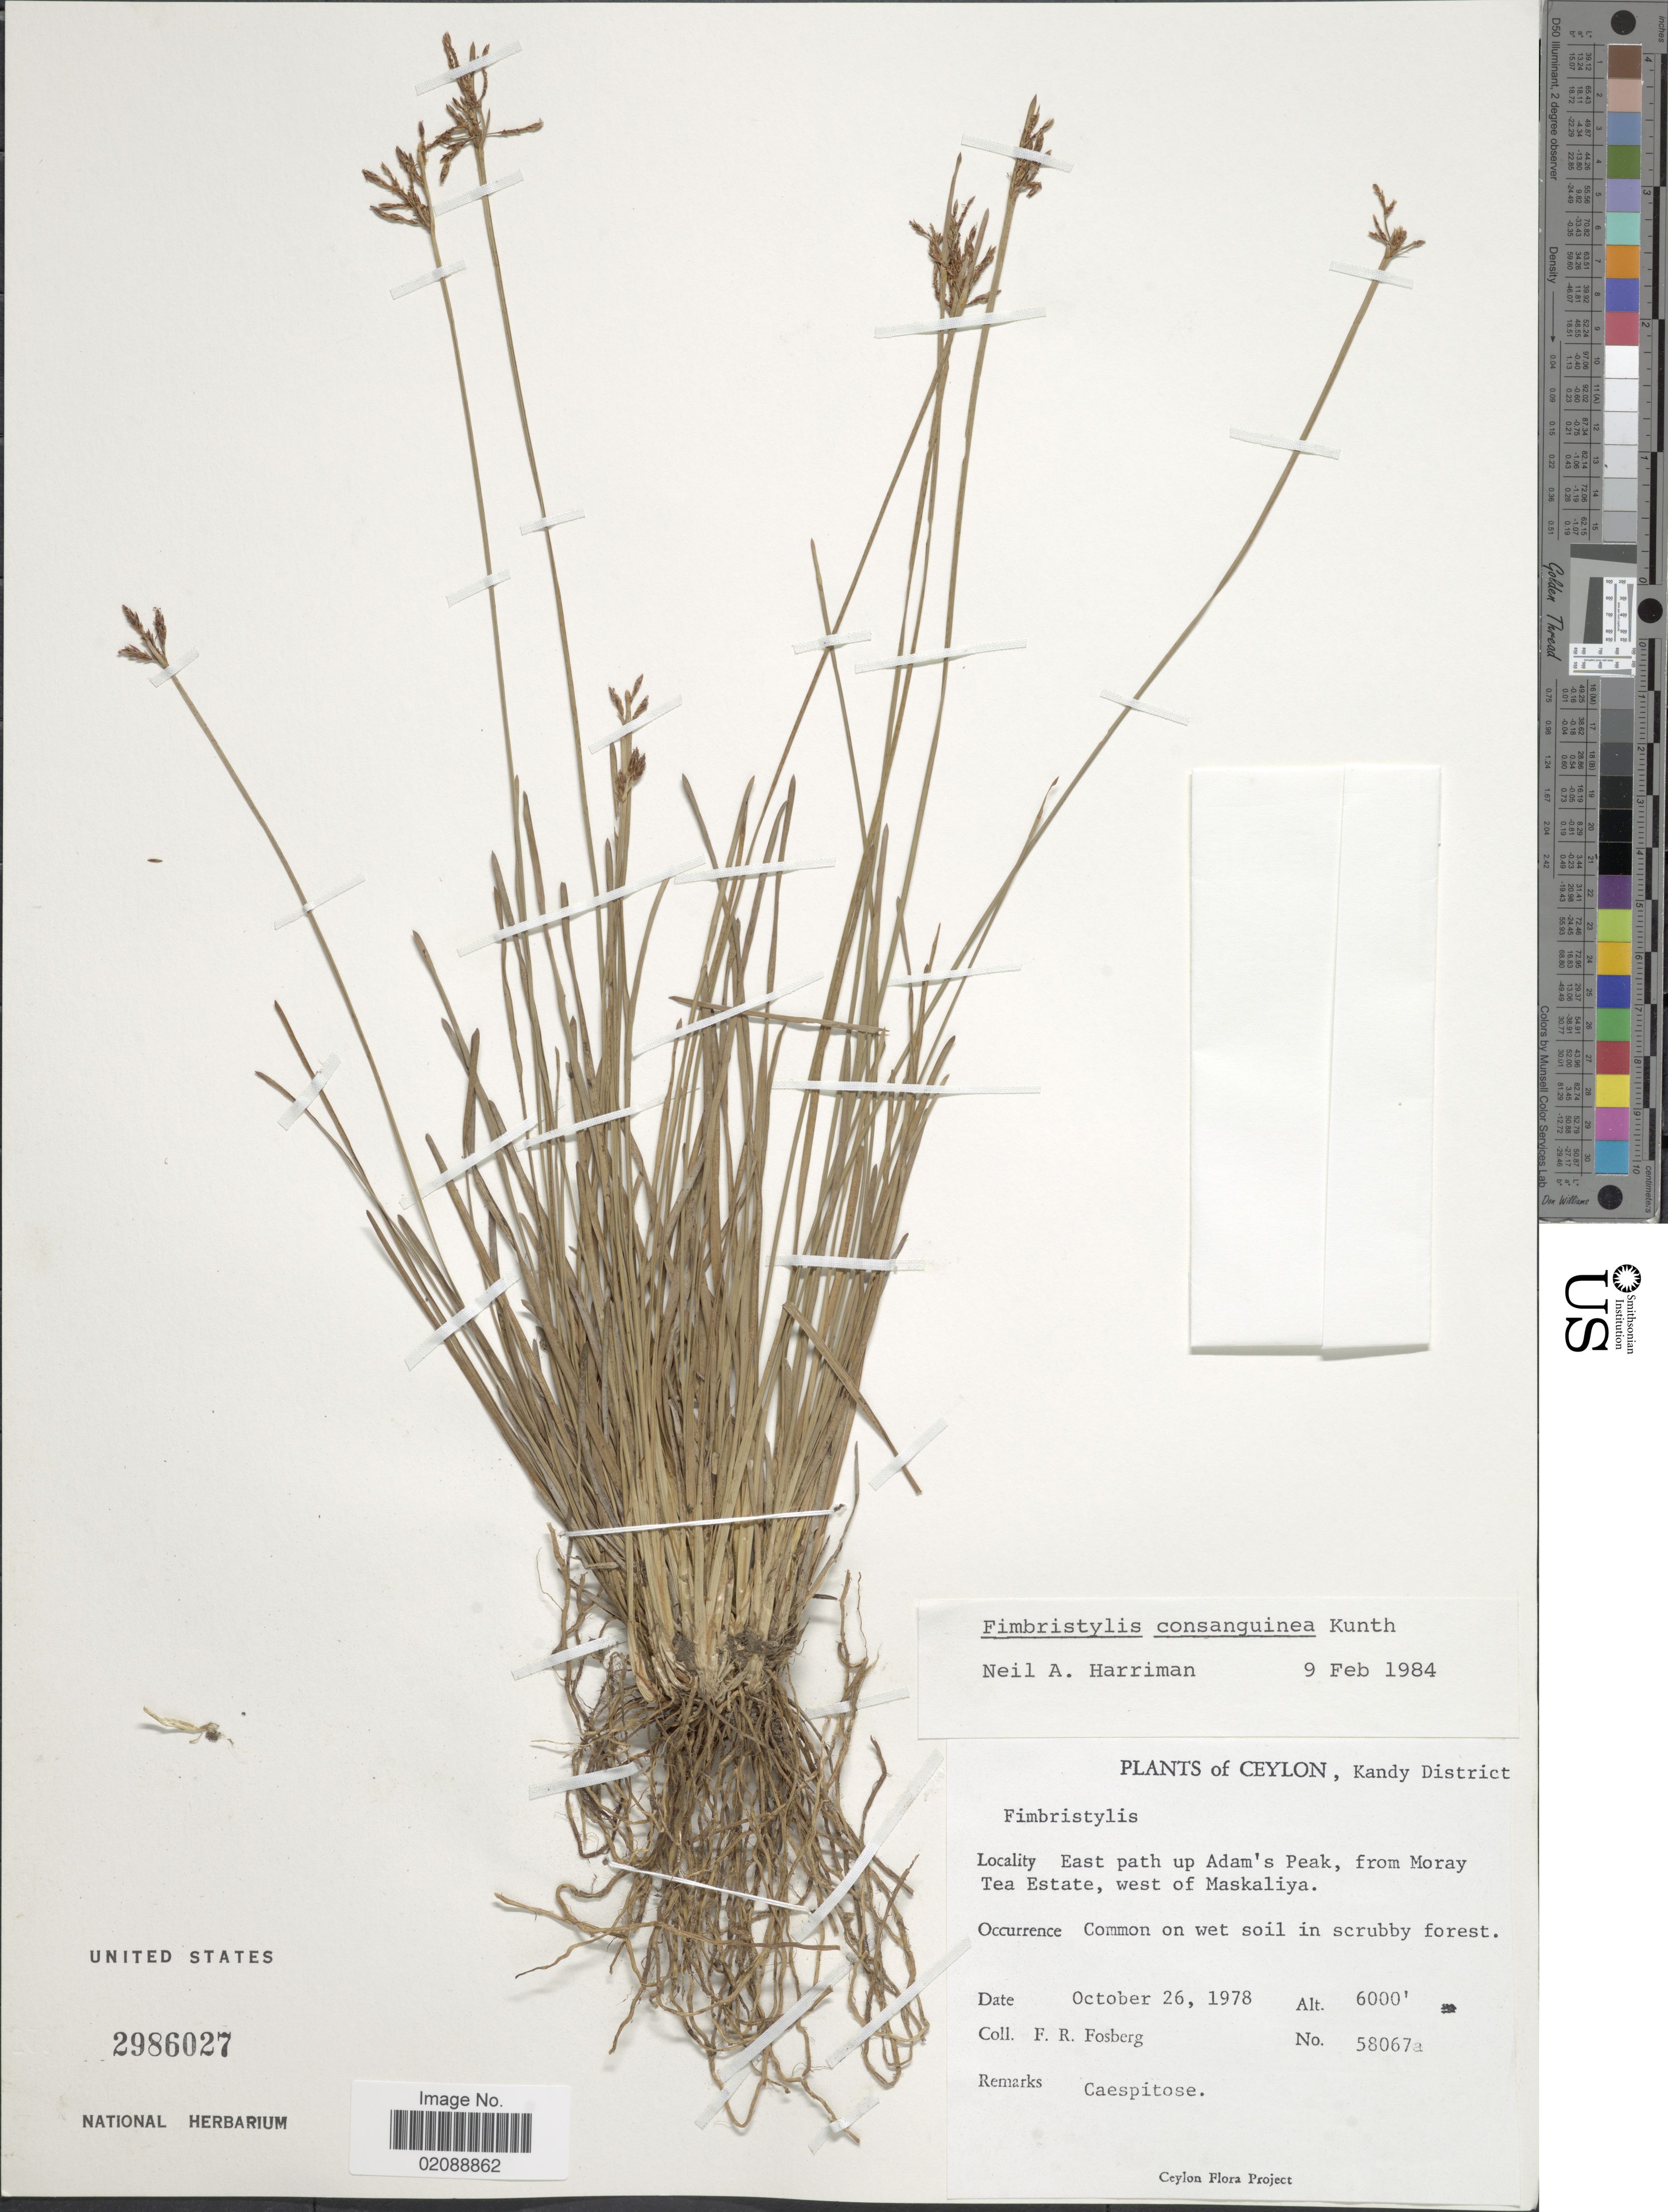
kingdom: Plantae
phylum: Tracheophyta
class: Liliopsida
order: Poales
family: Cyperaceae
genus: Fimbristylis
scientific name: Fimbristylis complanata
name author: (Retz.) Link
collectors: F. R. Fosberg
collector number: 58067a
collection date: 1978-10-26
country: Sri Lanka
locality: Ceylon, Kandy District, East path up Adam's Peak, from Moray Tea Estate, west of Maskaliya.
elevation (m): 1829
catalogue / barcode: US 2986027